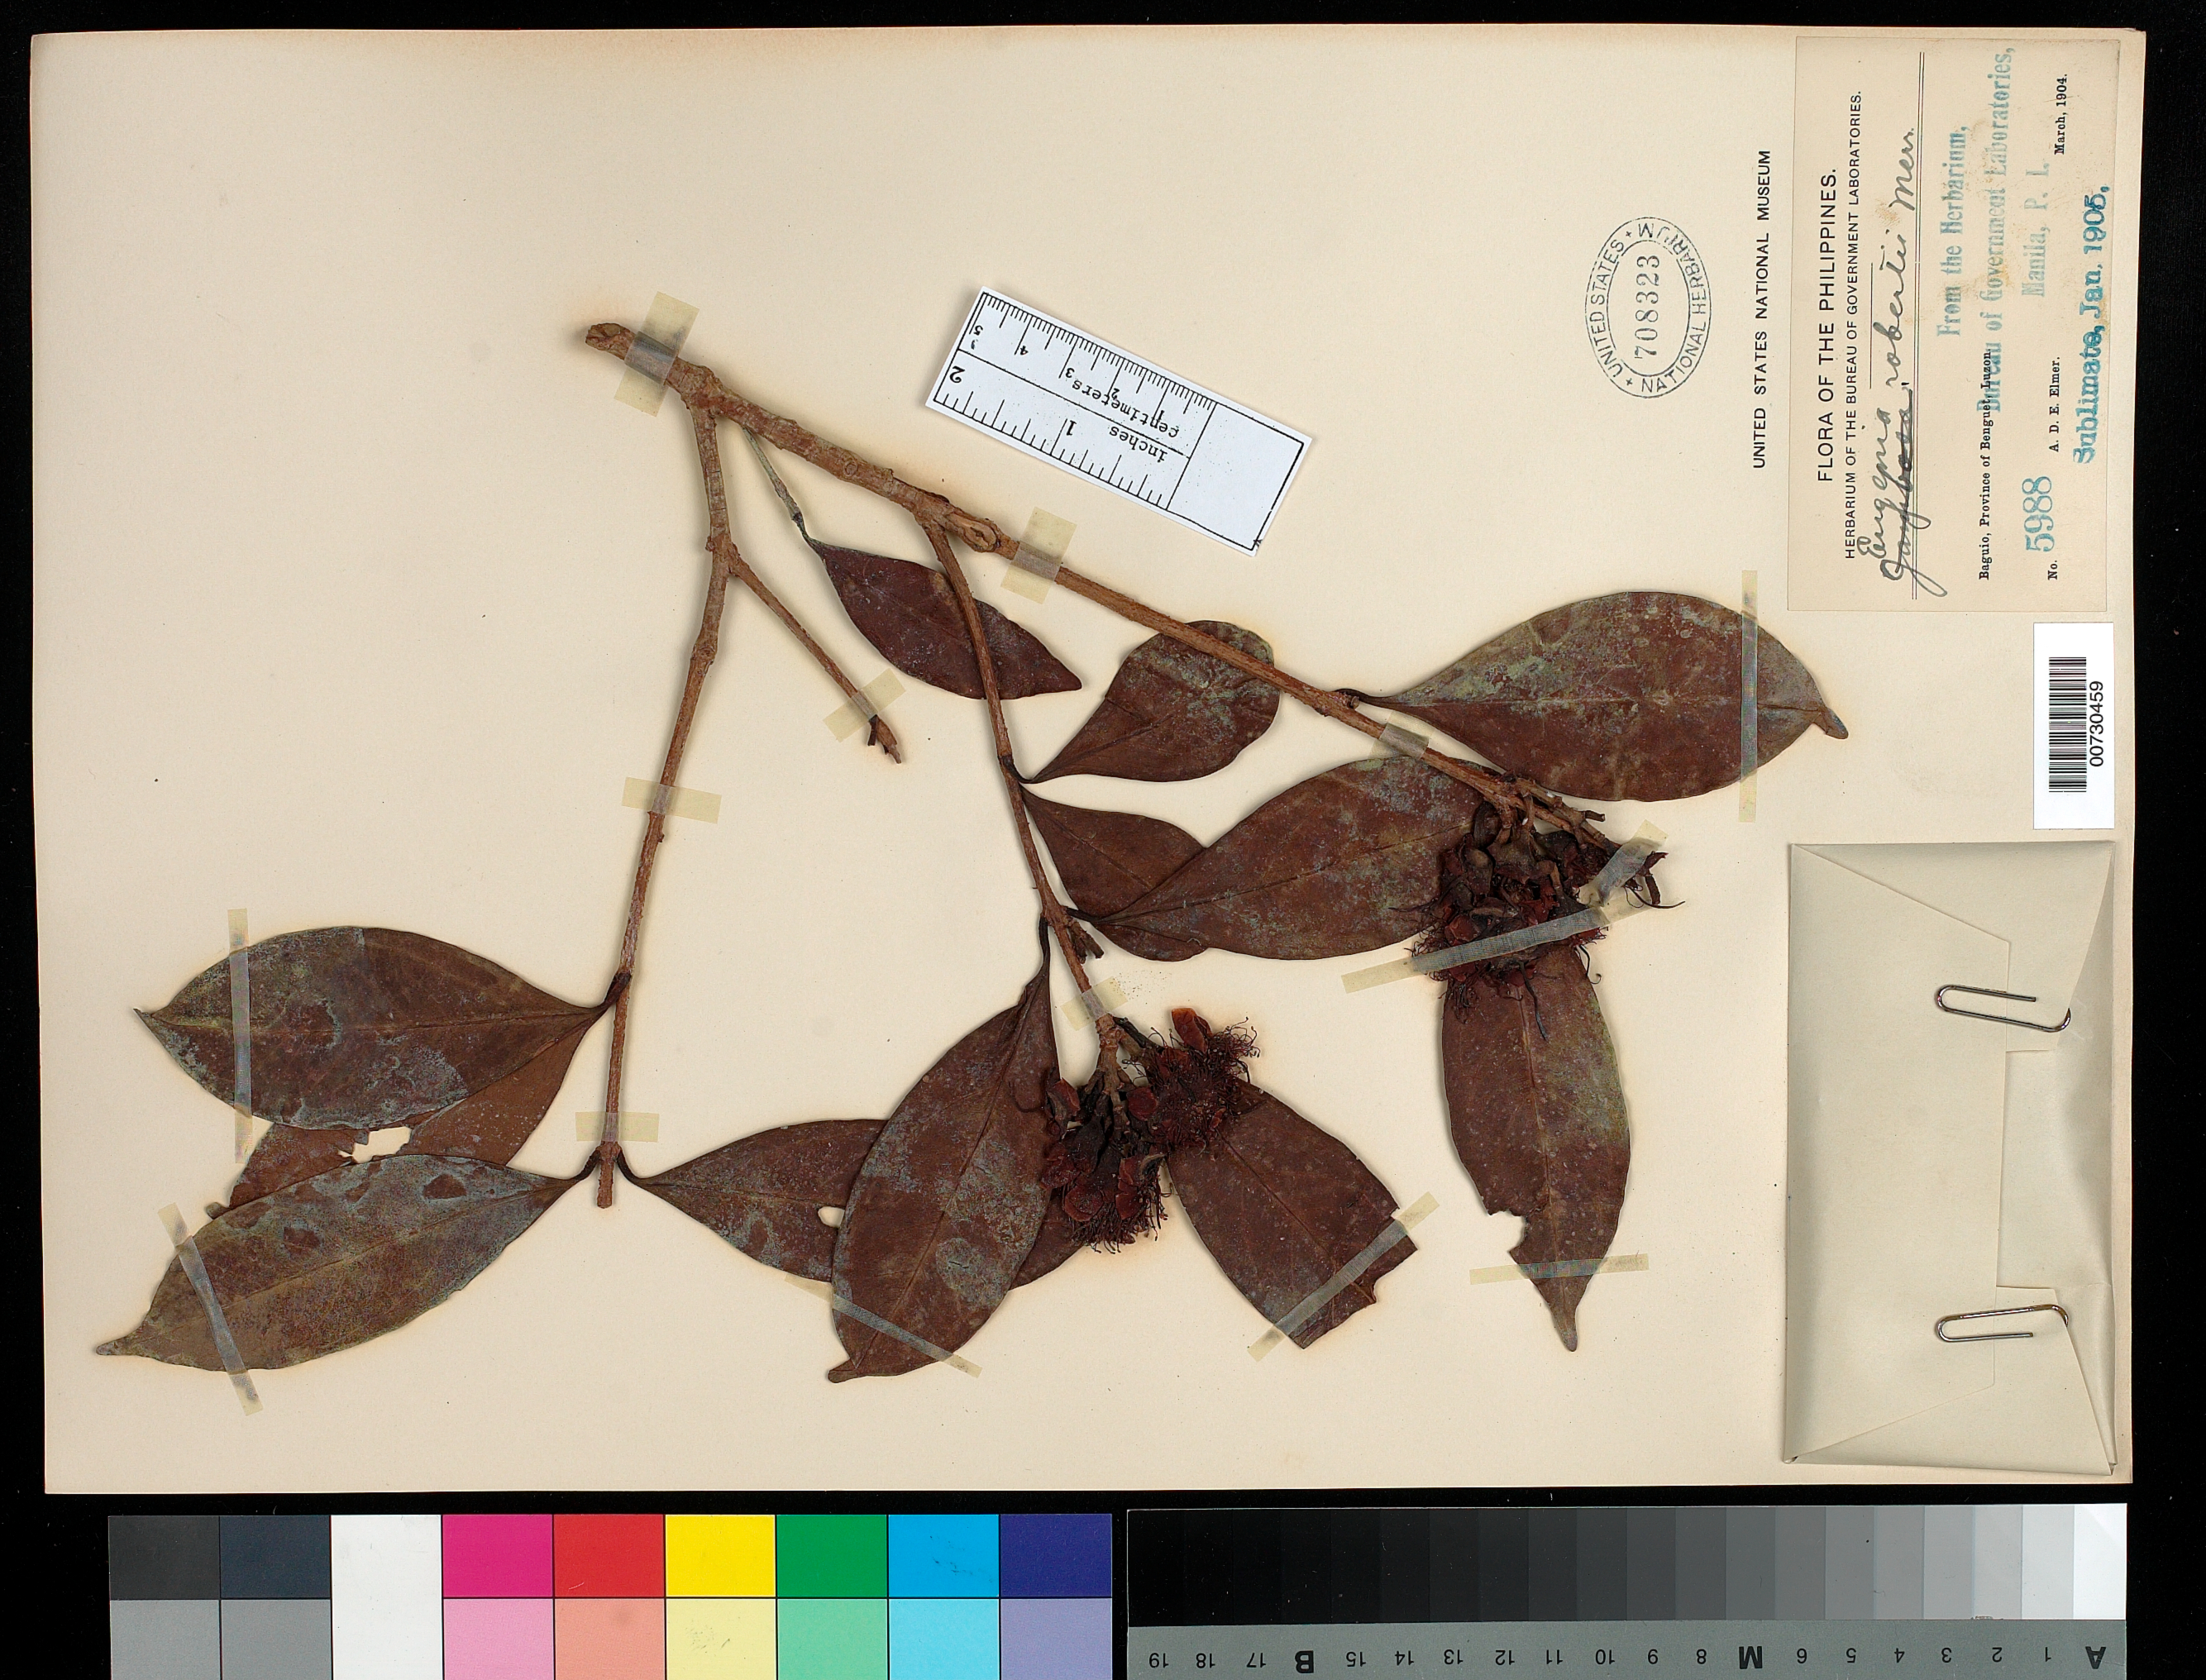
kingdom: Plantae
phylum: Tracheophyta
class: Magnoliopsida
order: Myrtales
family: Myrtaceae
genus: Syzygium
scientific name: Syzygium robertii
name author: (Merr.) Merr.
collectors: A. D. E. Elmer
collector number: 5988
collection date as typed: Mar 1904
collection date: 1904-03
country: Philippines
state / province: Cordillera (Administrative Region)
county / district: Benguet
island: Luzon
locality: Baguio.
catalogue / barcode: US 708323